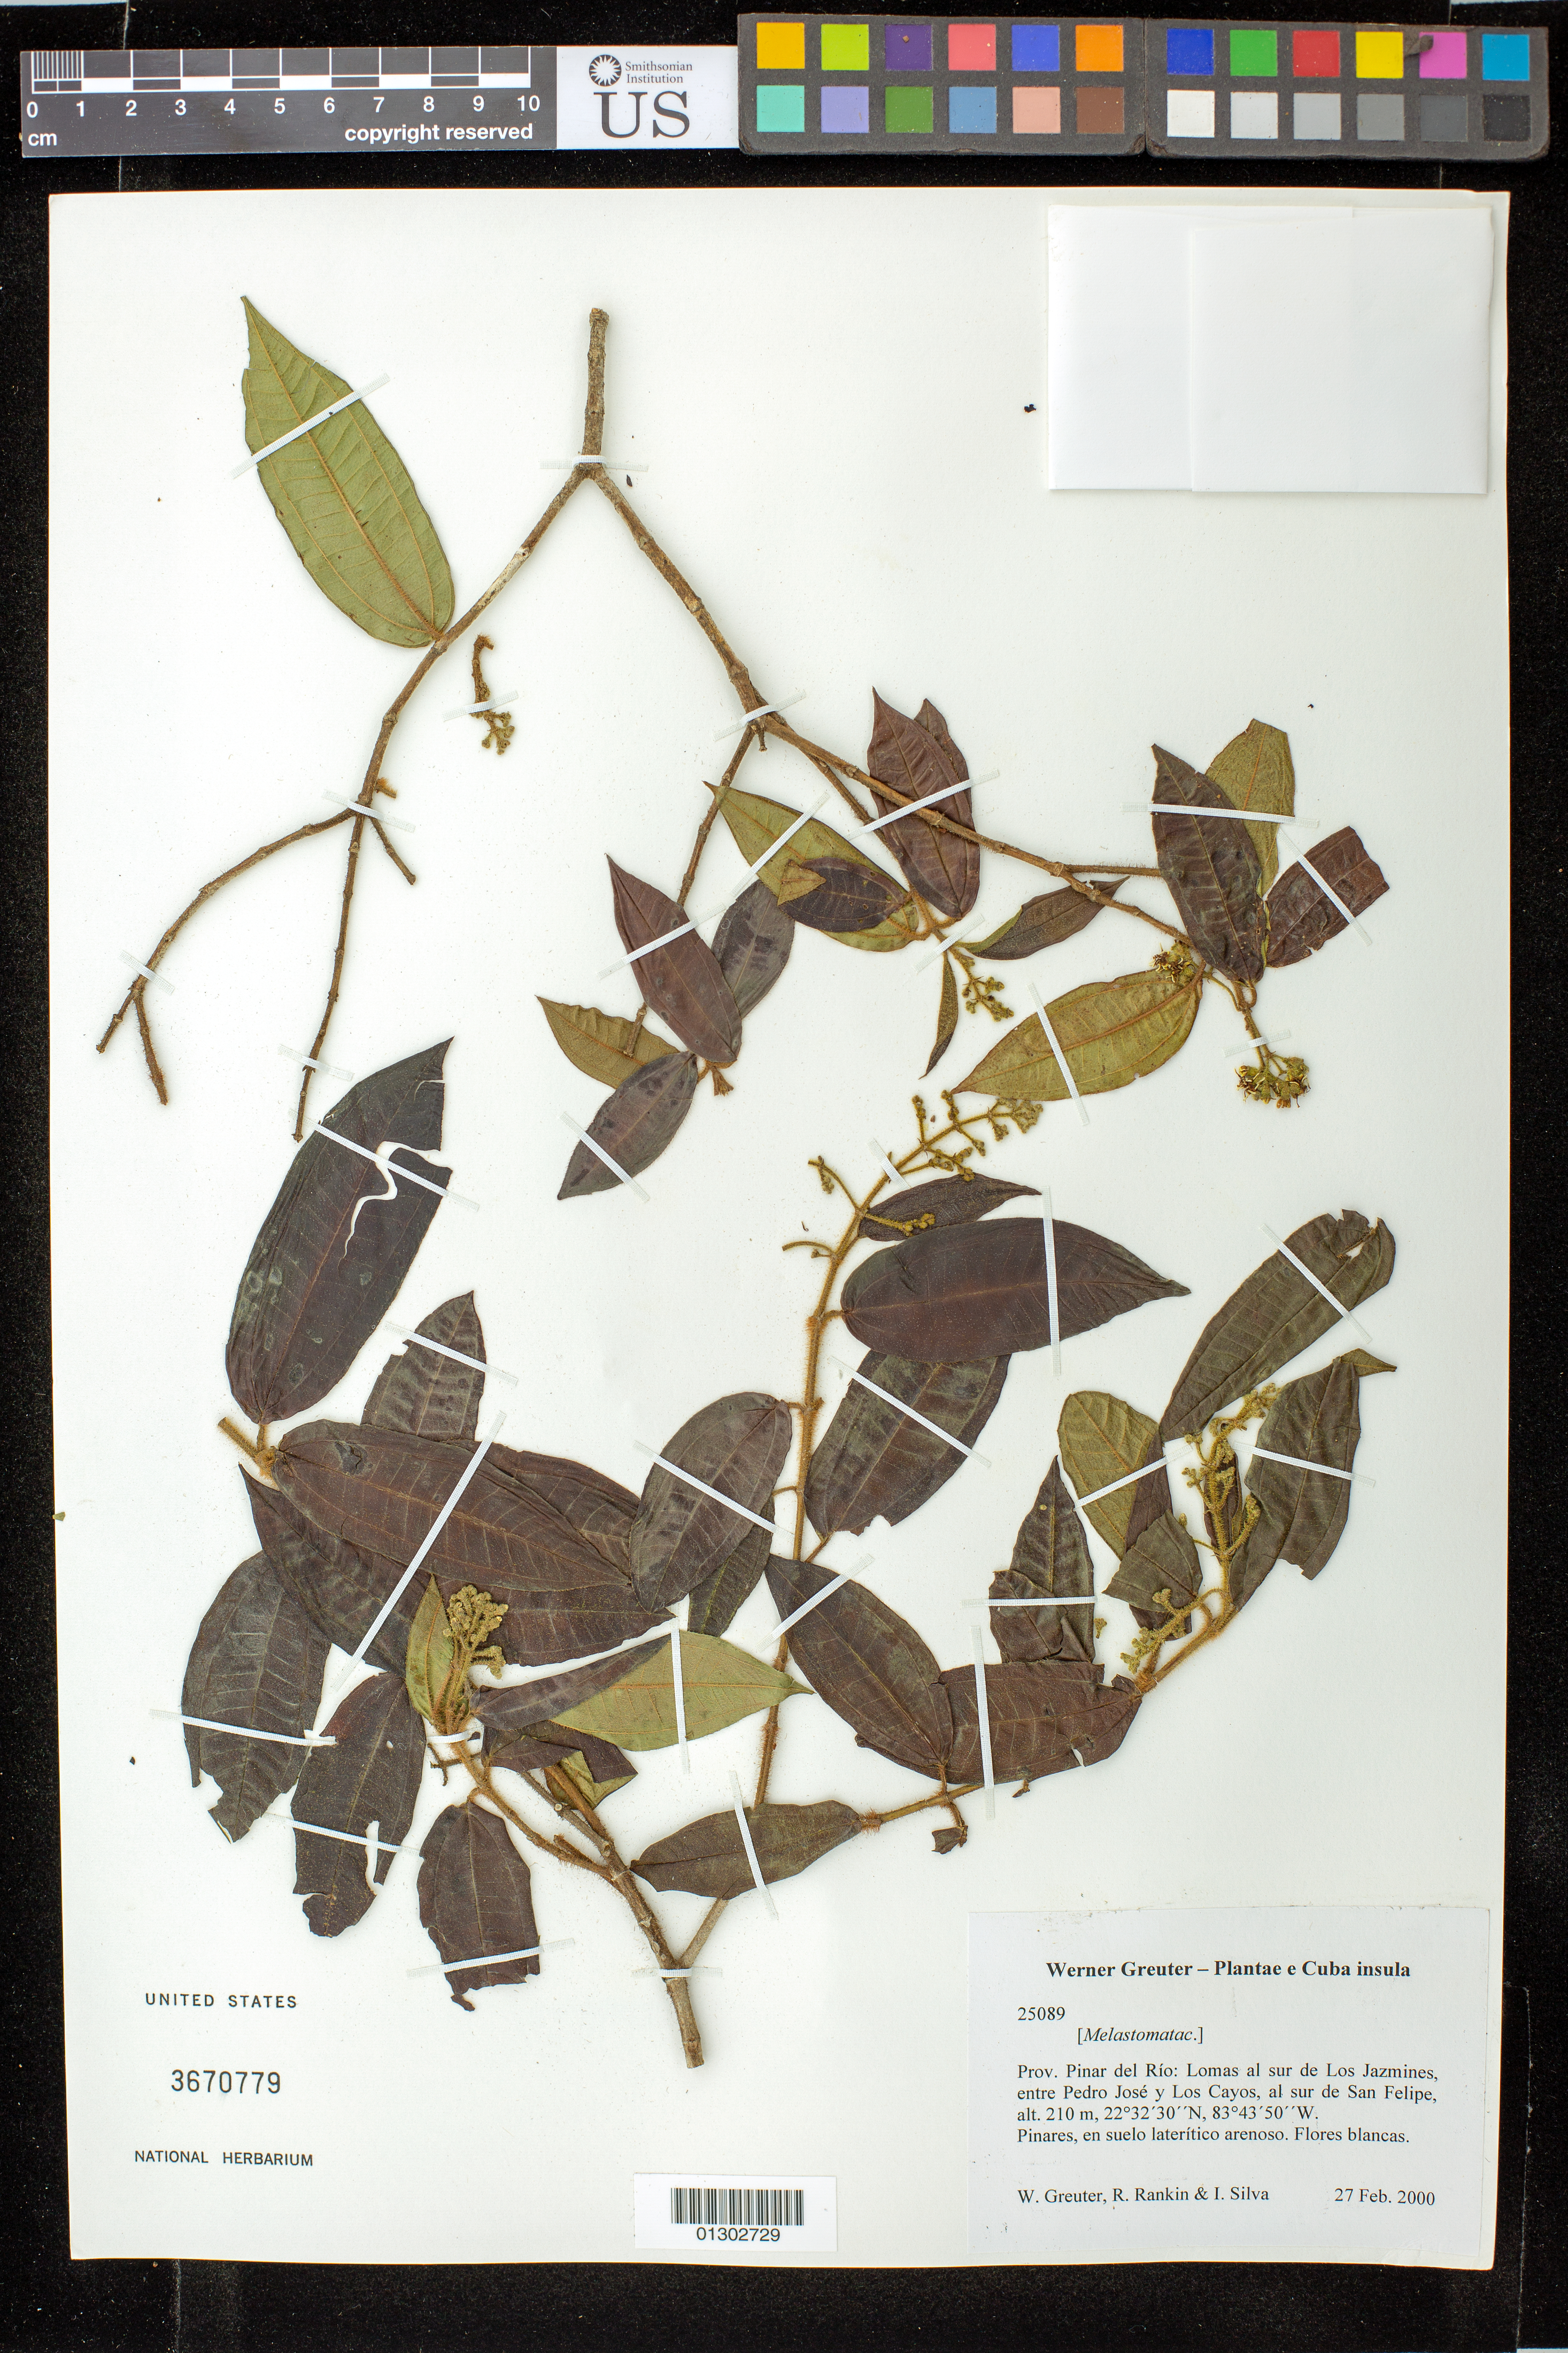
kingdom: Plantae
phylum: Tracheophyta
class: Magnoliopsida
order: Myrtales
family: Melastomataceae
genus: Miconia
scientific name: Miconia ibaguensis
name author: (Bonpl.) Triana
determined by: Michelangeli, F. A.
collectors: W. R. Greuter, R. Rankin Rodriguez & I. Silva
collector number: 25089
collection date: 2000-02-27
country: Cuba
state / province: Pinar del Rio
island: Cuba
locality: Los Jazmines, lomas al sur; entre Pedro José y Los Cayos, al sur de San Felipe.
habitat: Pinares, en suelo laterítico arenoso.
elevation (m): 210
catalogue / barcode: US 3670779